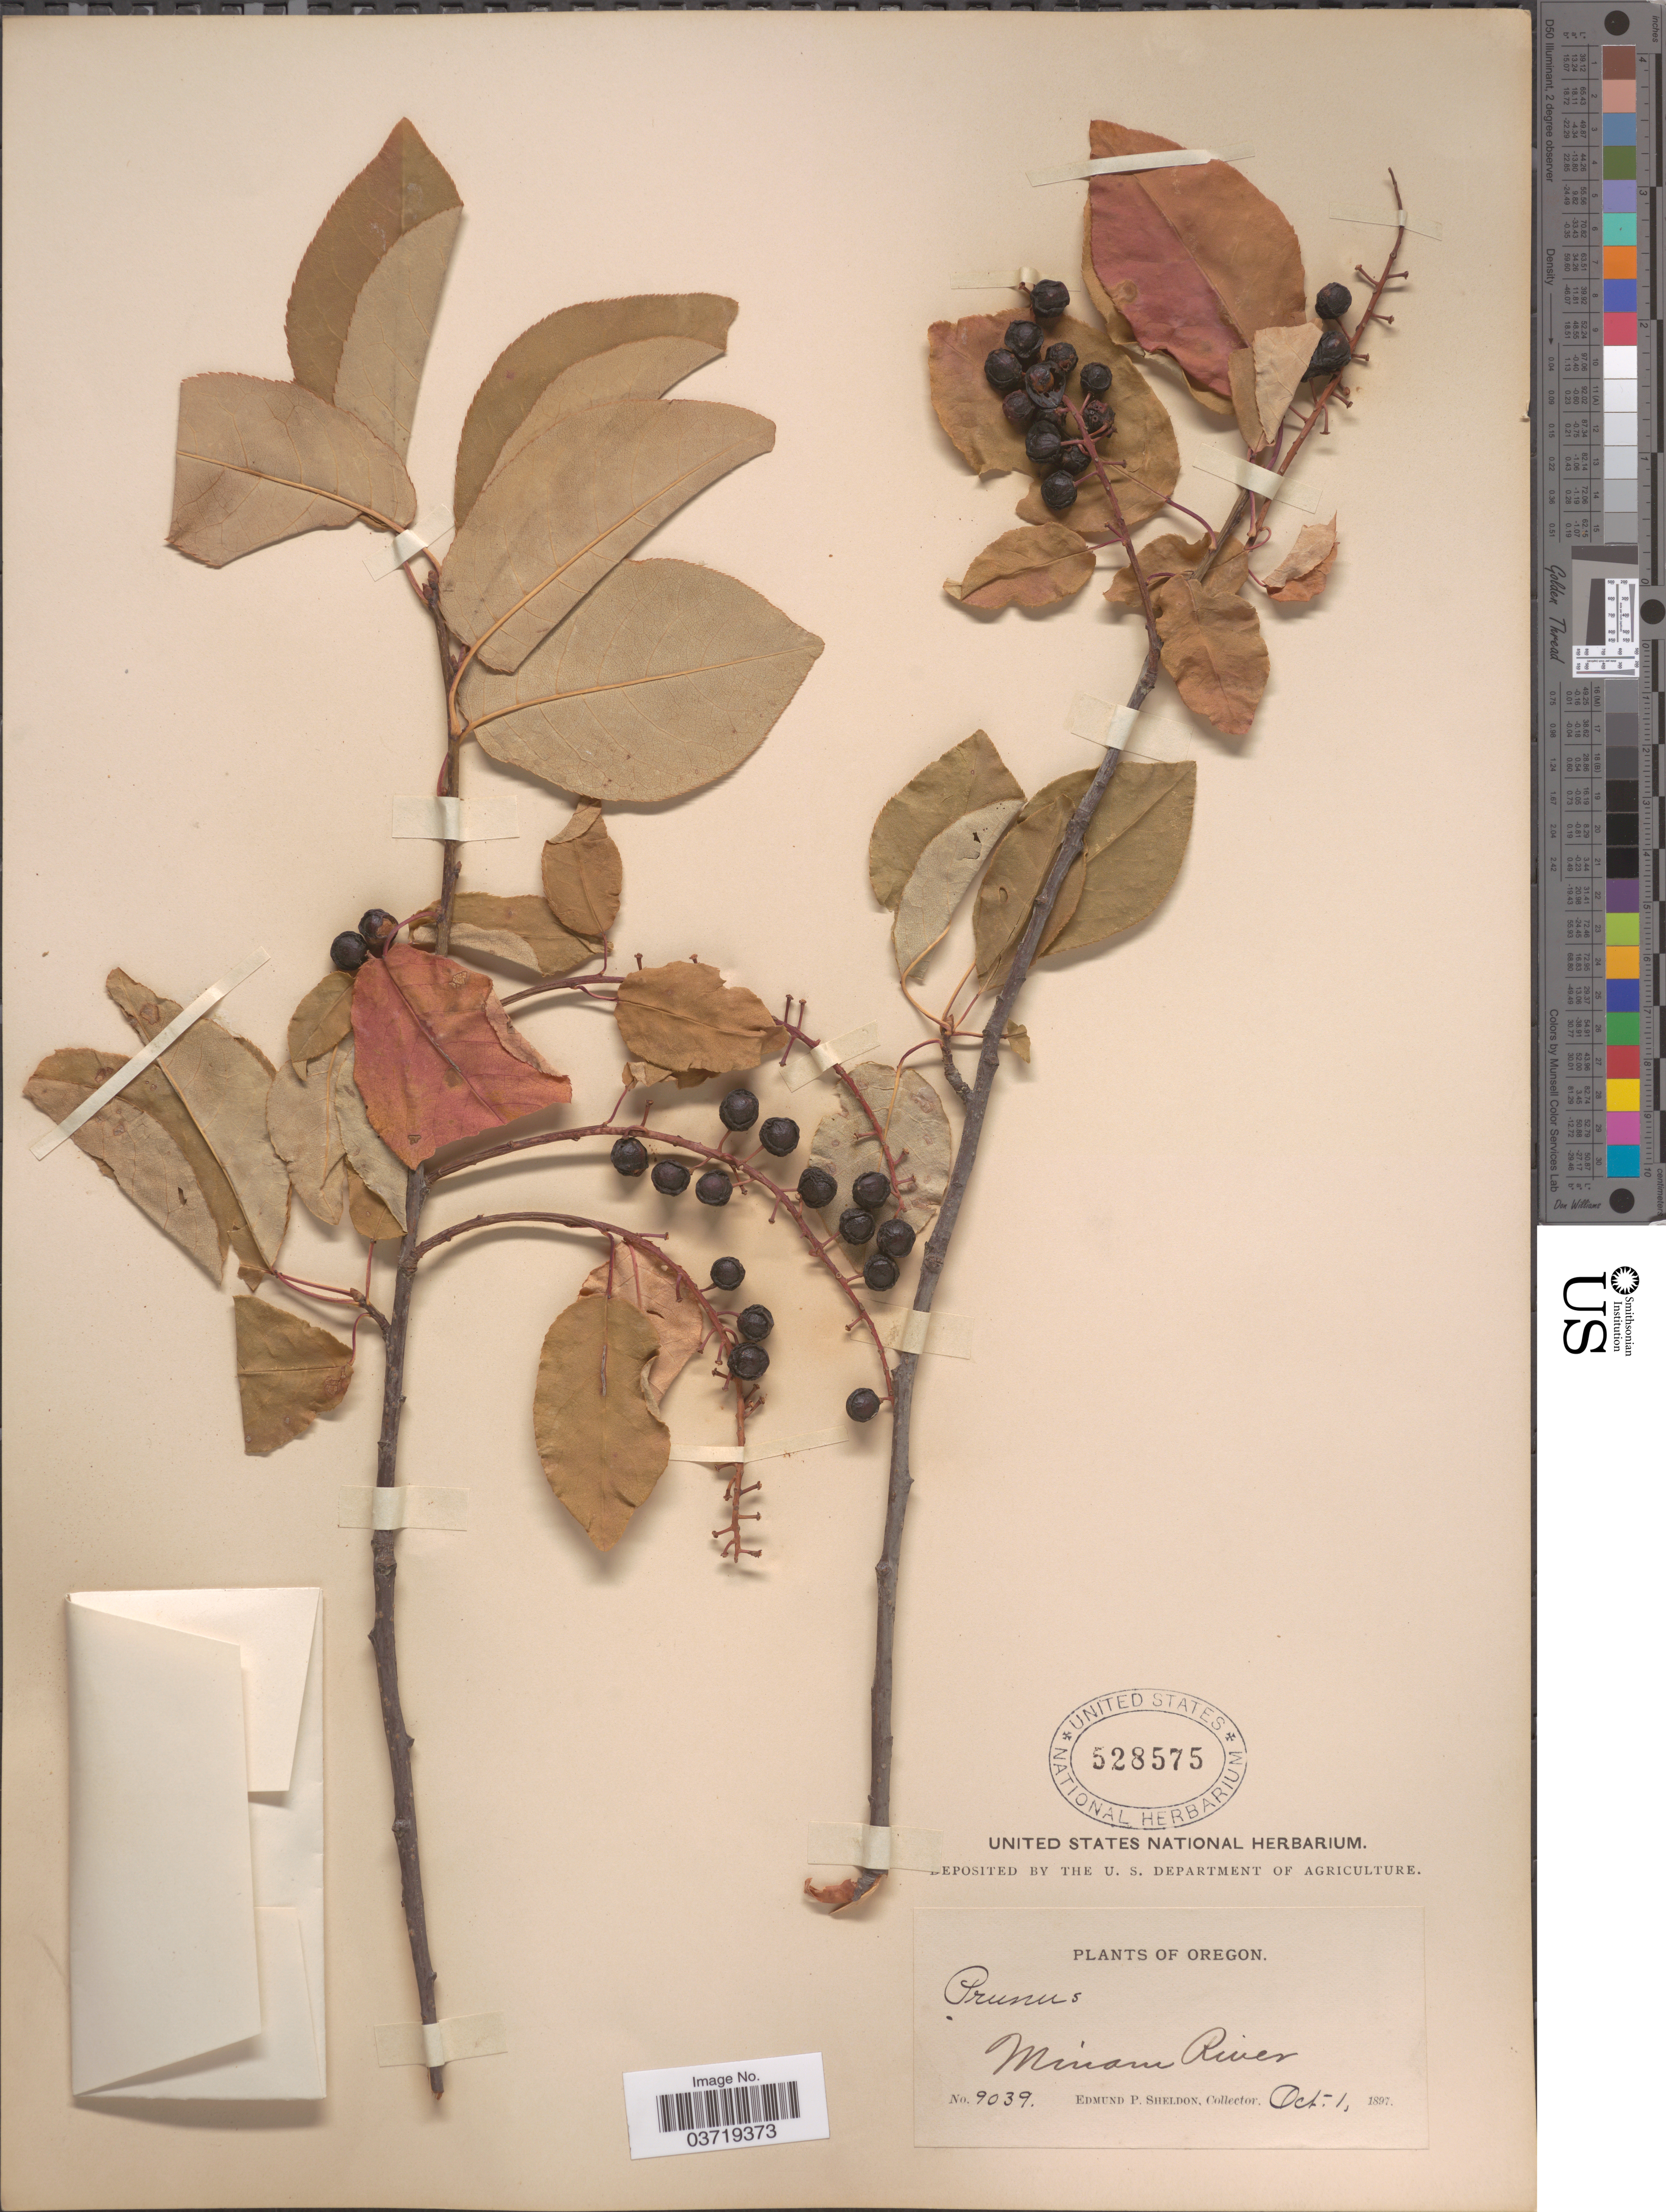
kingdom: Plantae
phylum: Tracheophyta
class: Magnoliopsida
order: Rosales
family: Rosaceae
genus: Prunus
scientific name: Prunus virginiana var. demissa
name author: (Nutt.) Torr.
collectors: E. P. Sheldon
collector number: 9039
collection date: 1897-10-01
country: United States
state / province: Oregon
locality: Minam River.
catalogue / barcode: US 528575